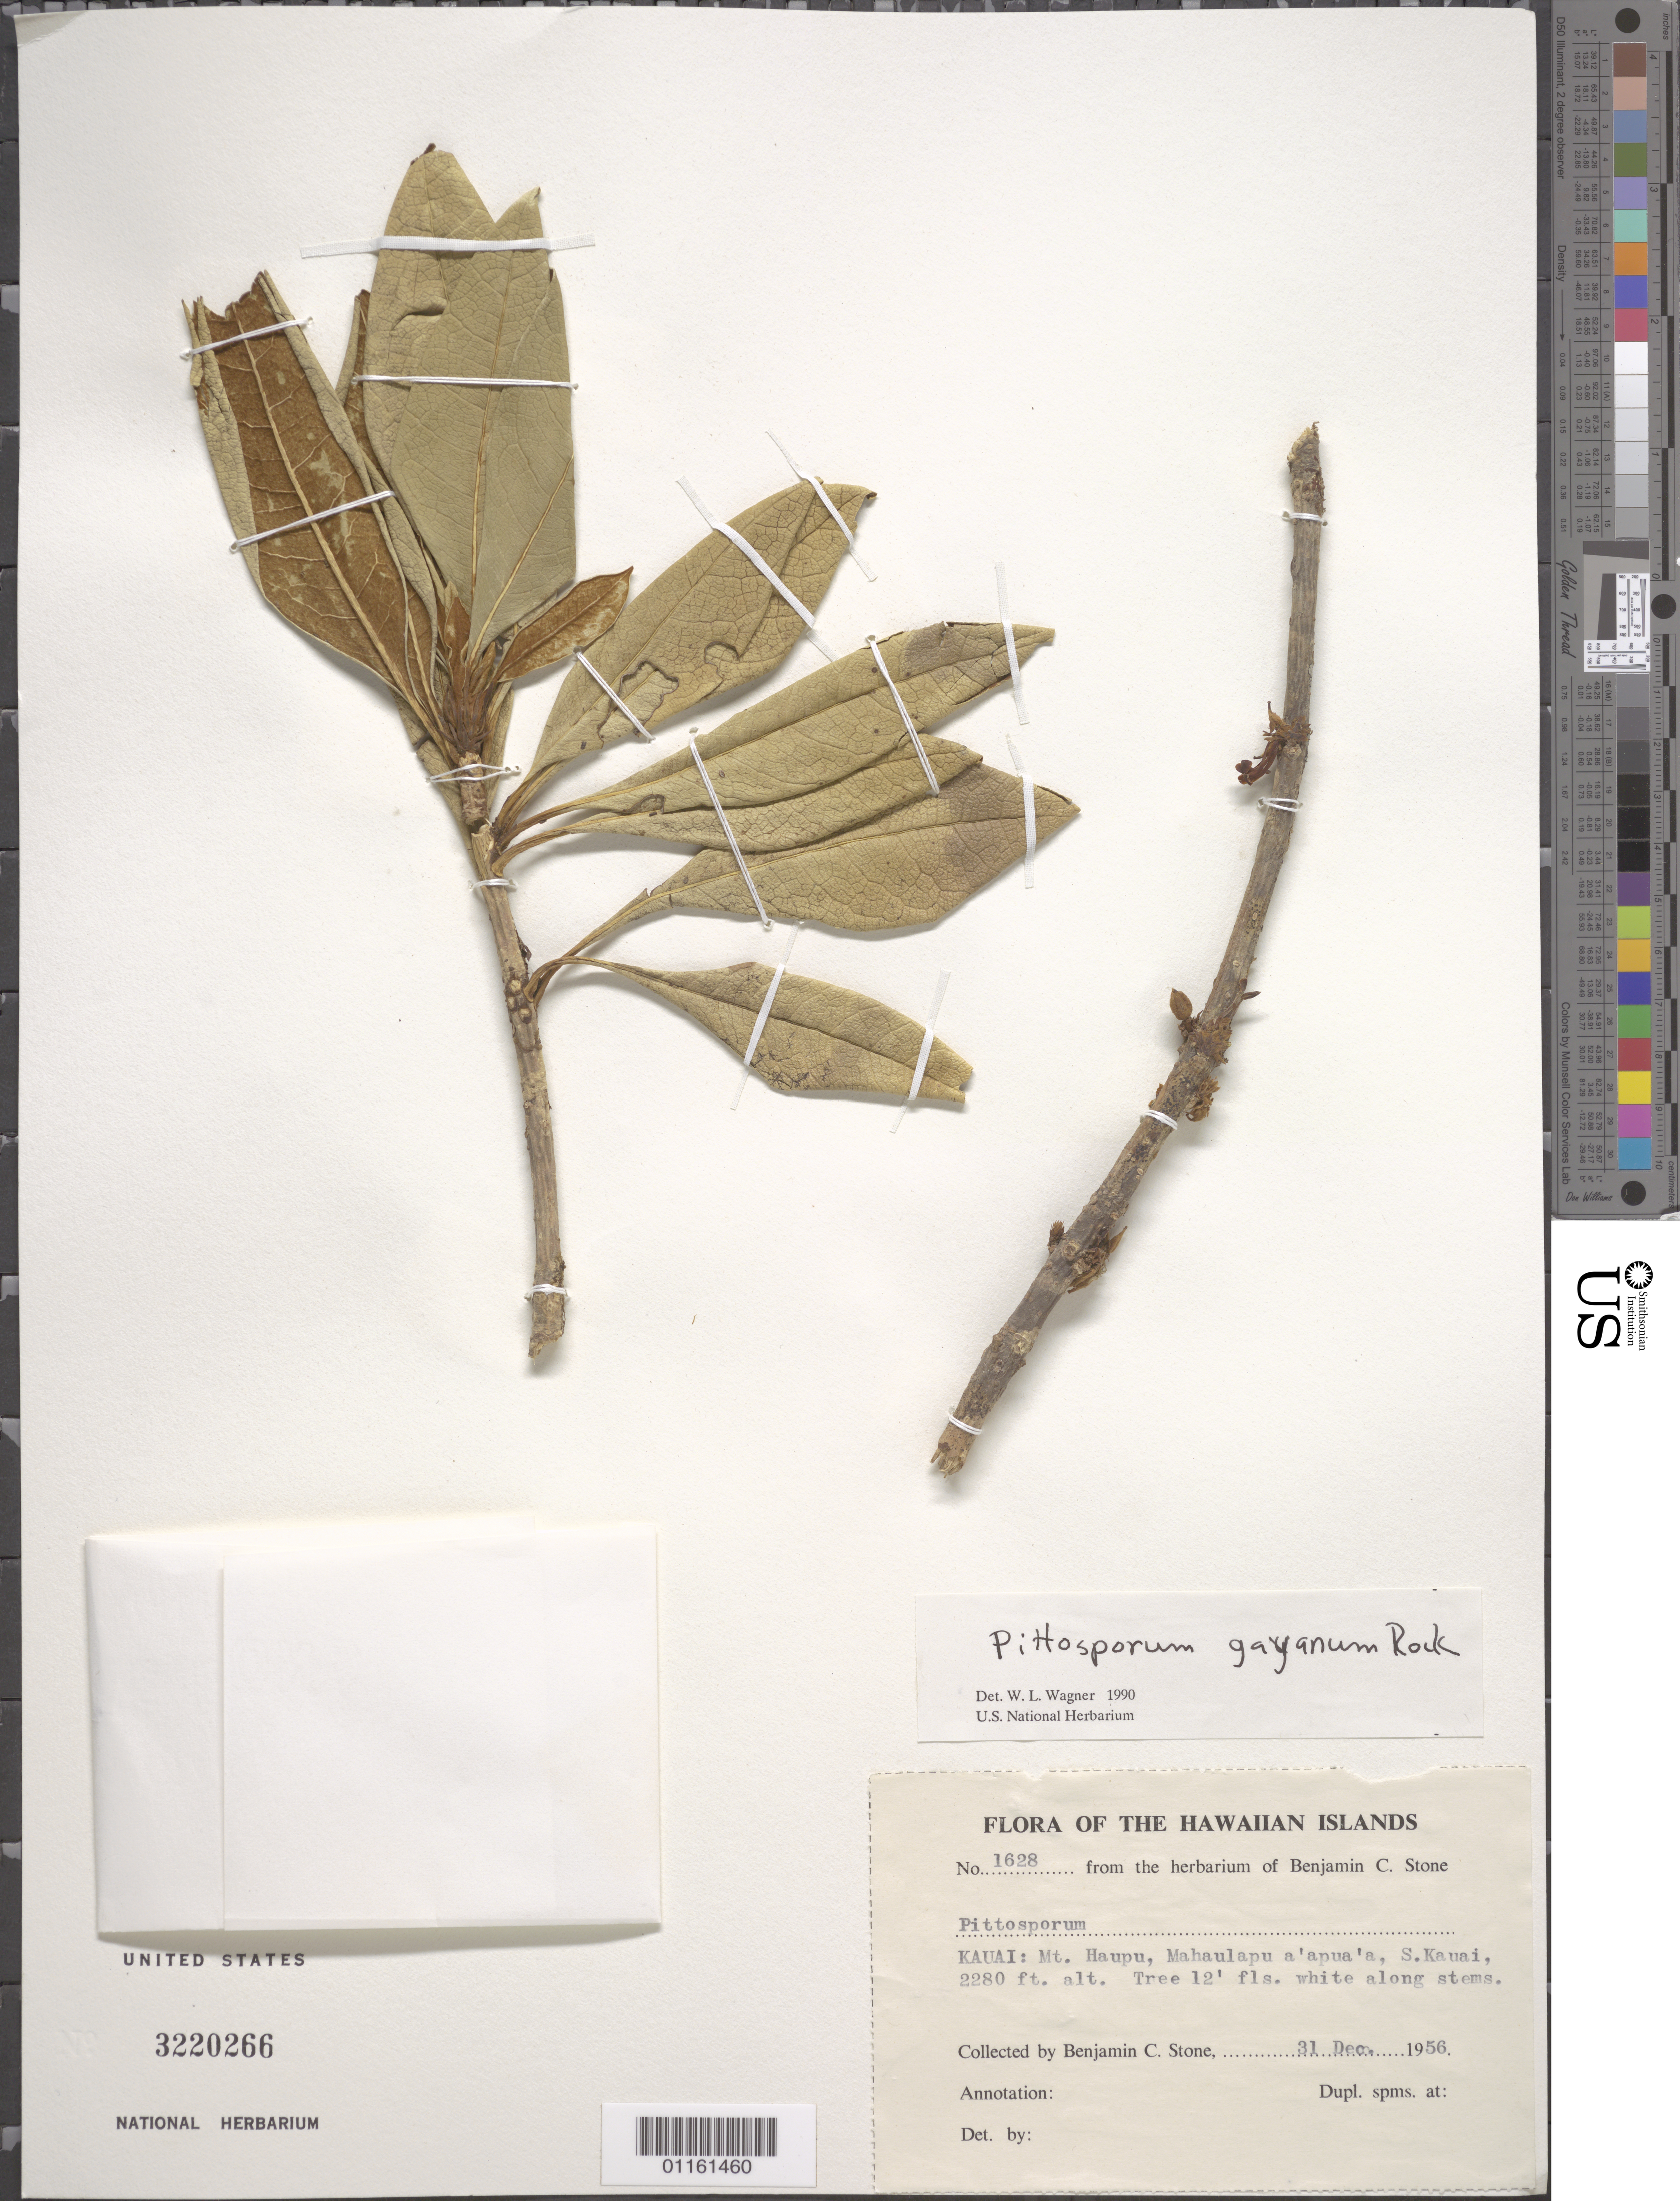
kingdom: Plantae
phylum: Tracheophyta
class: Magnoliopsida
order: Apiales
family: Pittosporaceae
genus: Pittosporum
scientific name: Pittosporum gayanum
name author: Rock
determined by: Wagner, W. L., (BOT), Smithsonian Institution - National Museum of Natural History (UNITED STATES)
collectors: B. C. Stone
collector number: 1628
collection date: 1956-12-31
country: United States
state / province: Hawaii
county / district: Kauai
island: Kaua'i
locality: Kauai: Mt. Haupu, mahaulapu a' apuala, S. Kauai.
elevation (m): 695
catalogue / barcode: US 3220266